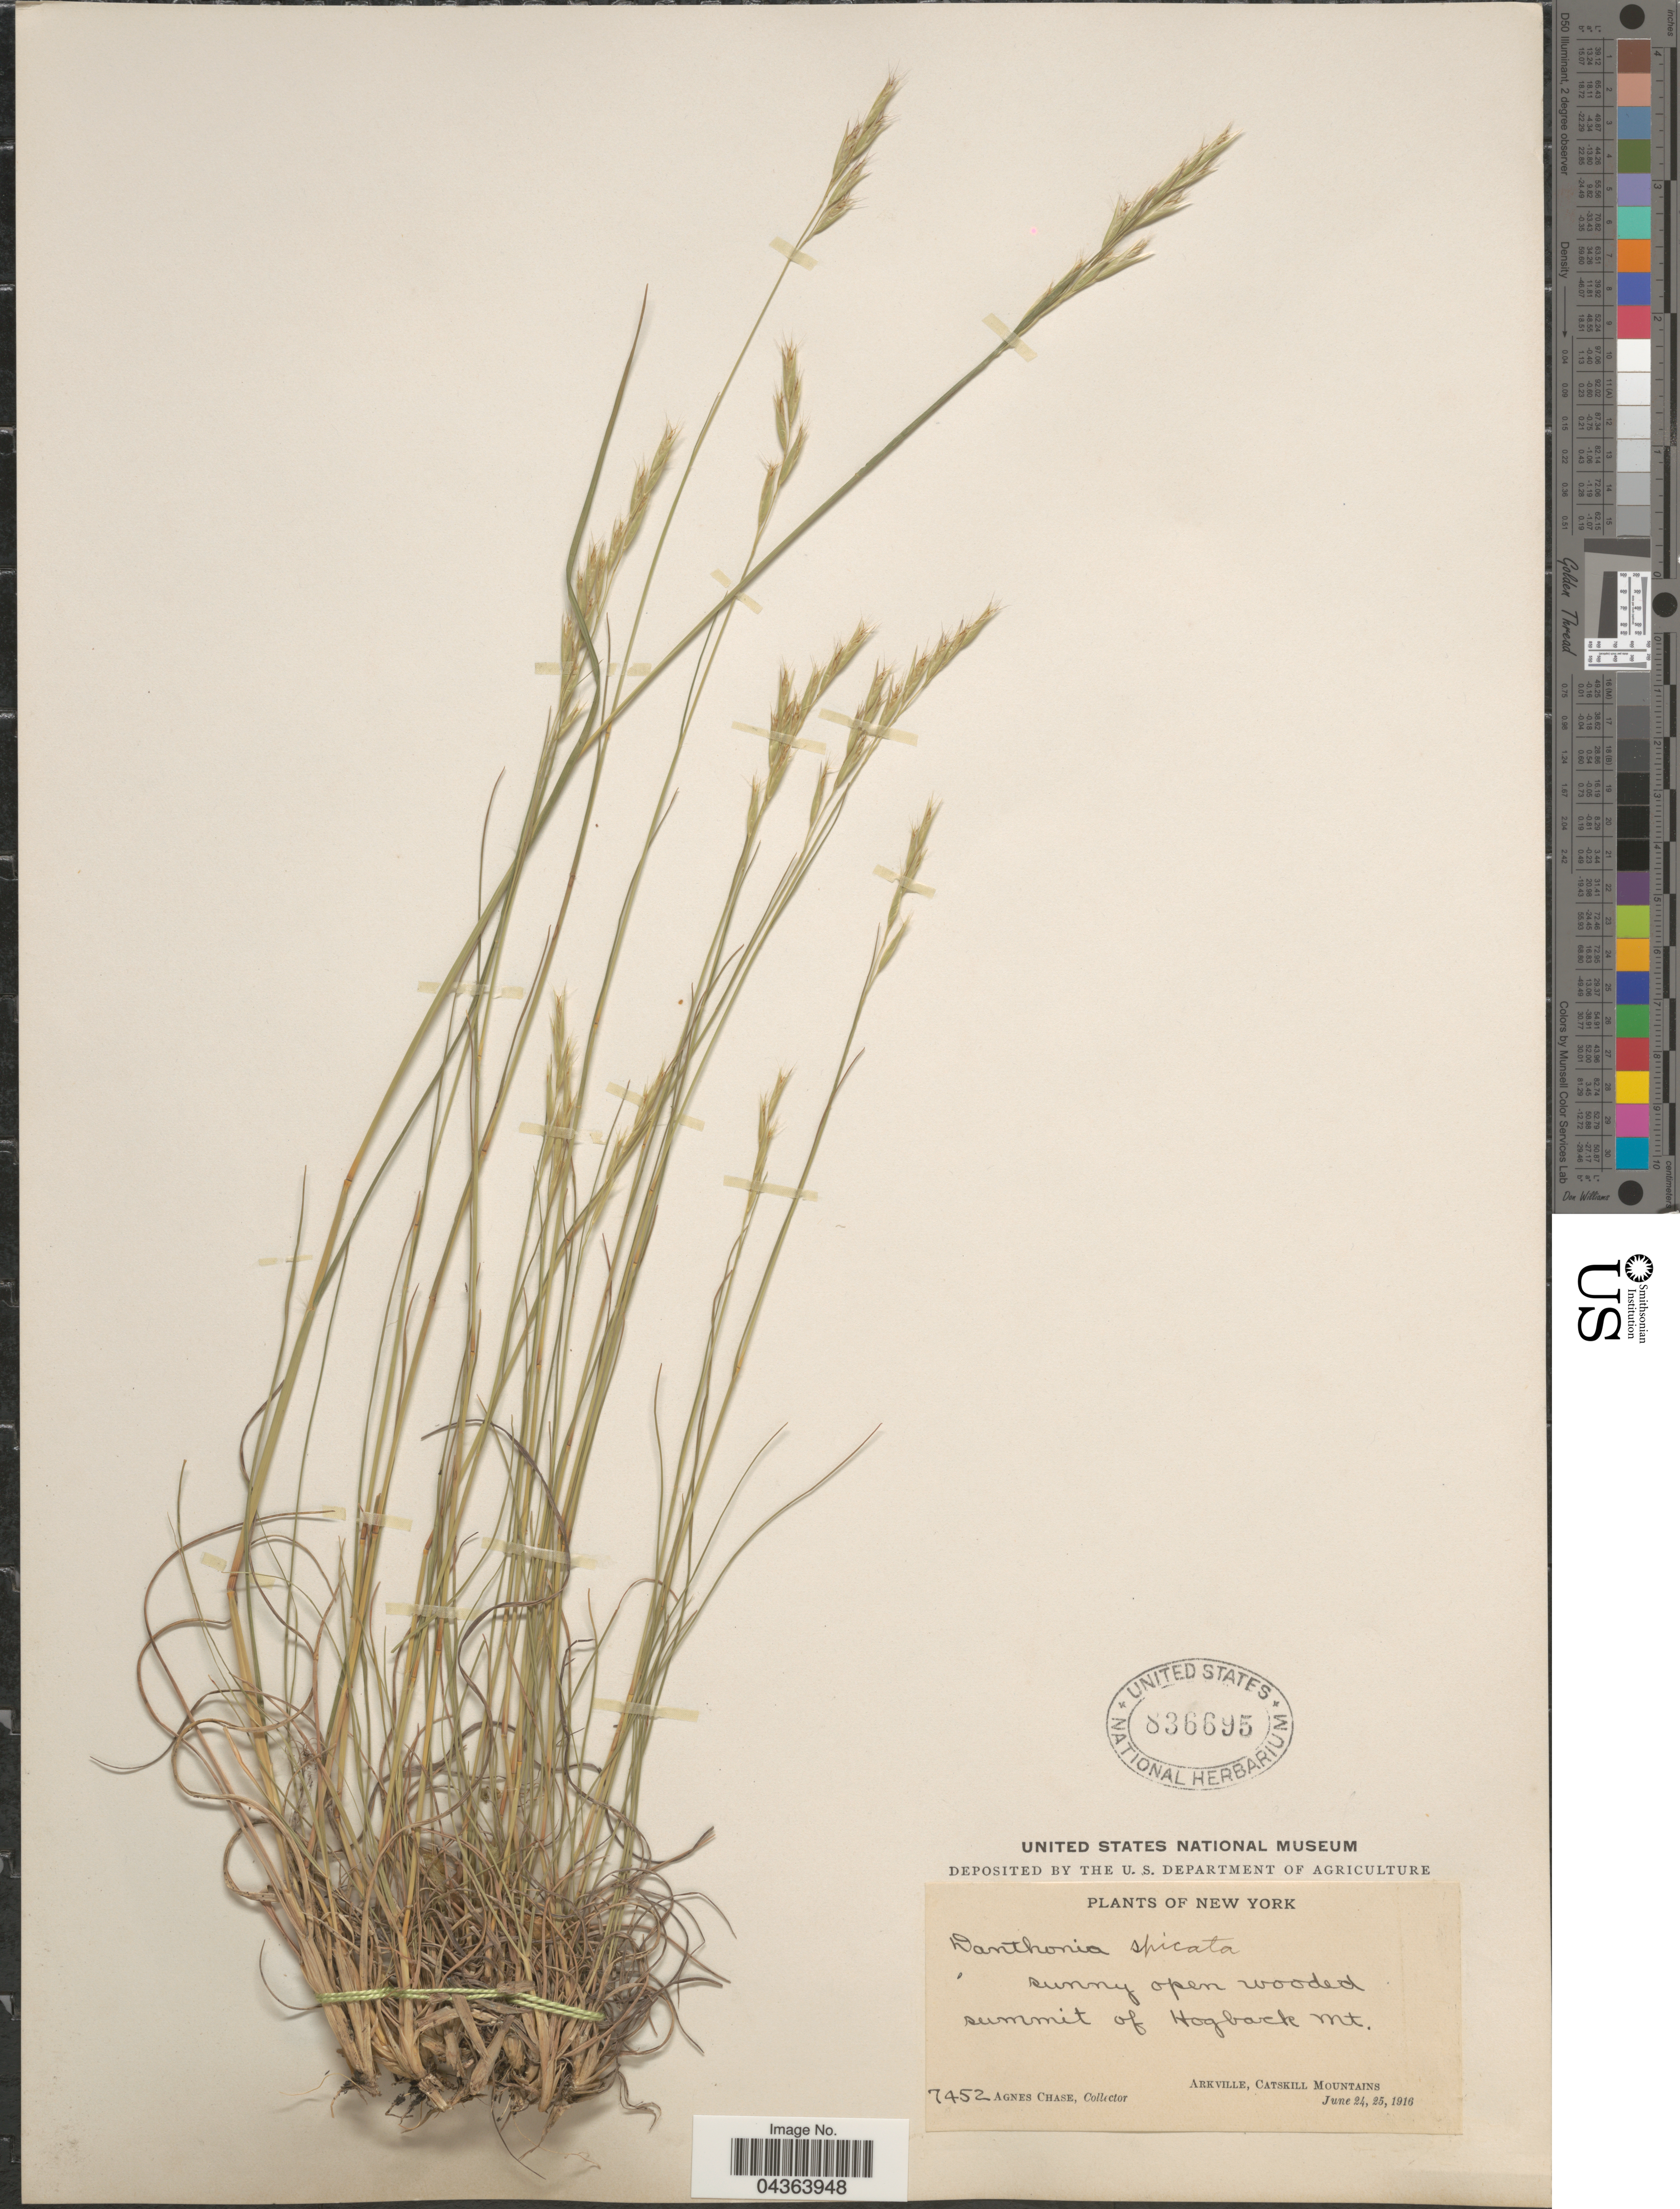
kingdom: Plantae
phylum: Tracheophyta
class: Liliopsida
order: Poales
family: Poaceae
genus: Danthonia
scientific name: Danthonia spicata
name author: (L.) P. Beauv. ex Roem. & Schult.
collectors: A. Chase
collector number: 7452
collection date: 1916-06-24/1916-06-25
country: United States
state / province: New York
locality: Summit of Hogback Mt. Arkville, Catskill Mountains.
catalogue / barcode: US 836695